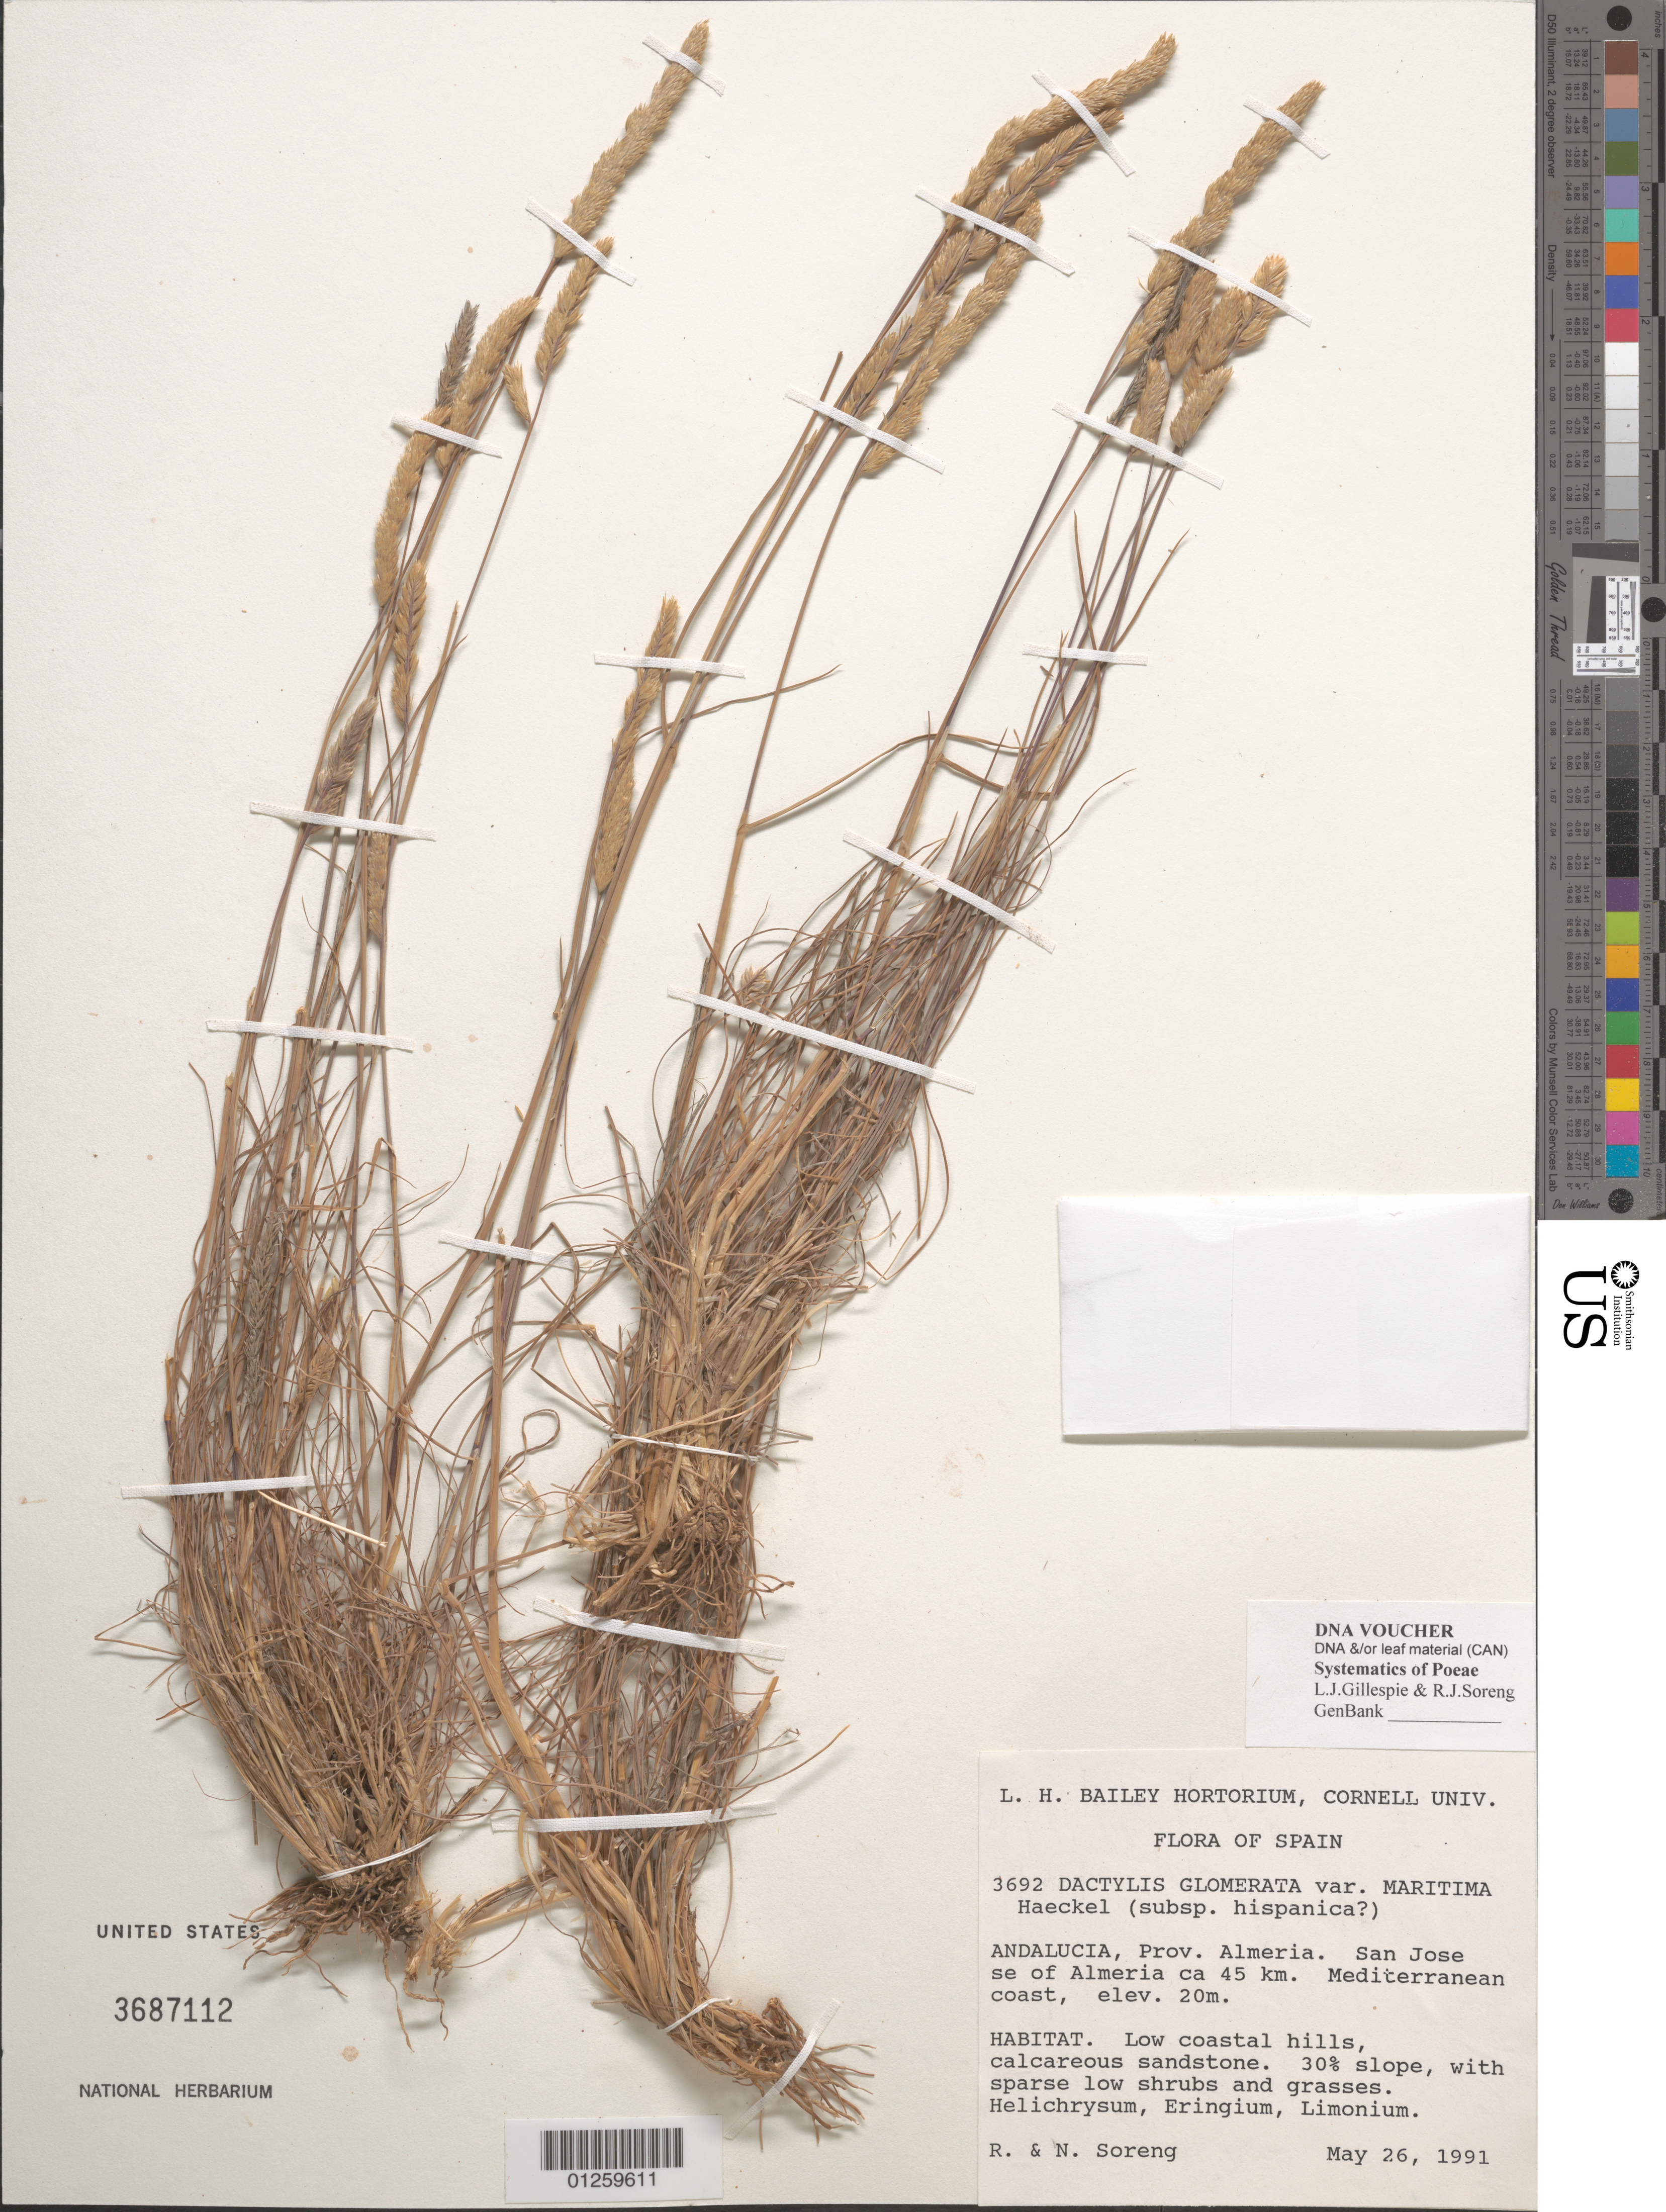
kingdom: Plantae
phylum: Tracheophyta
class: Liliopsida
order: Poales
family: Poaceae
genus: Dactylis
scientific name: Dactylis glomerata subsp. hispanica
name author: (Roth) Nyman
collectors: R. J. Soreng & N. L. Soreng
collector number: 3692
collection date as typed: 26 May 1991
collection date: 1991-05-26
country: Spain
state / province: Andalucia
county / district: Almeria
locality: San Jose SE of Almeria ca 45 km Mediterranean coast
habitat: Low coastal hills, calcareous sandstone. 30% slope, with sparse low shrubs and grasses. Helichrysum, Eringium, Limonium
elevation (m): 20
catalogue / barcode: US 3687112